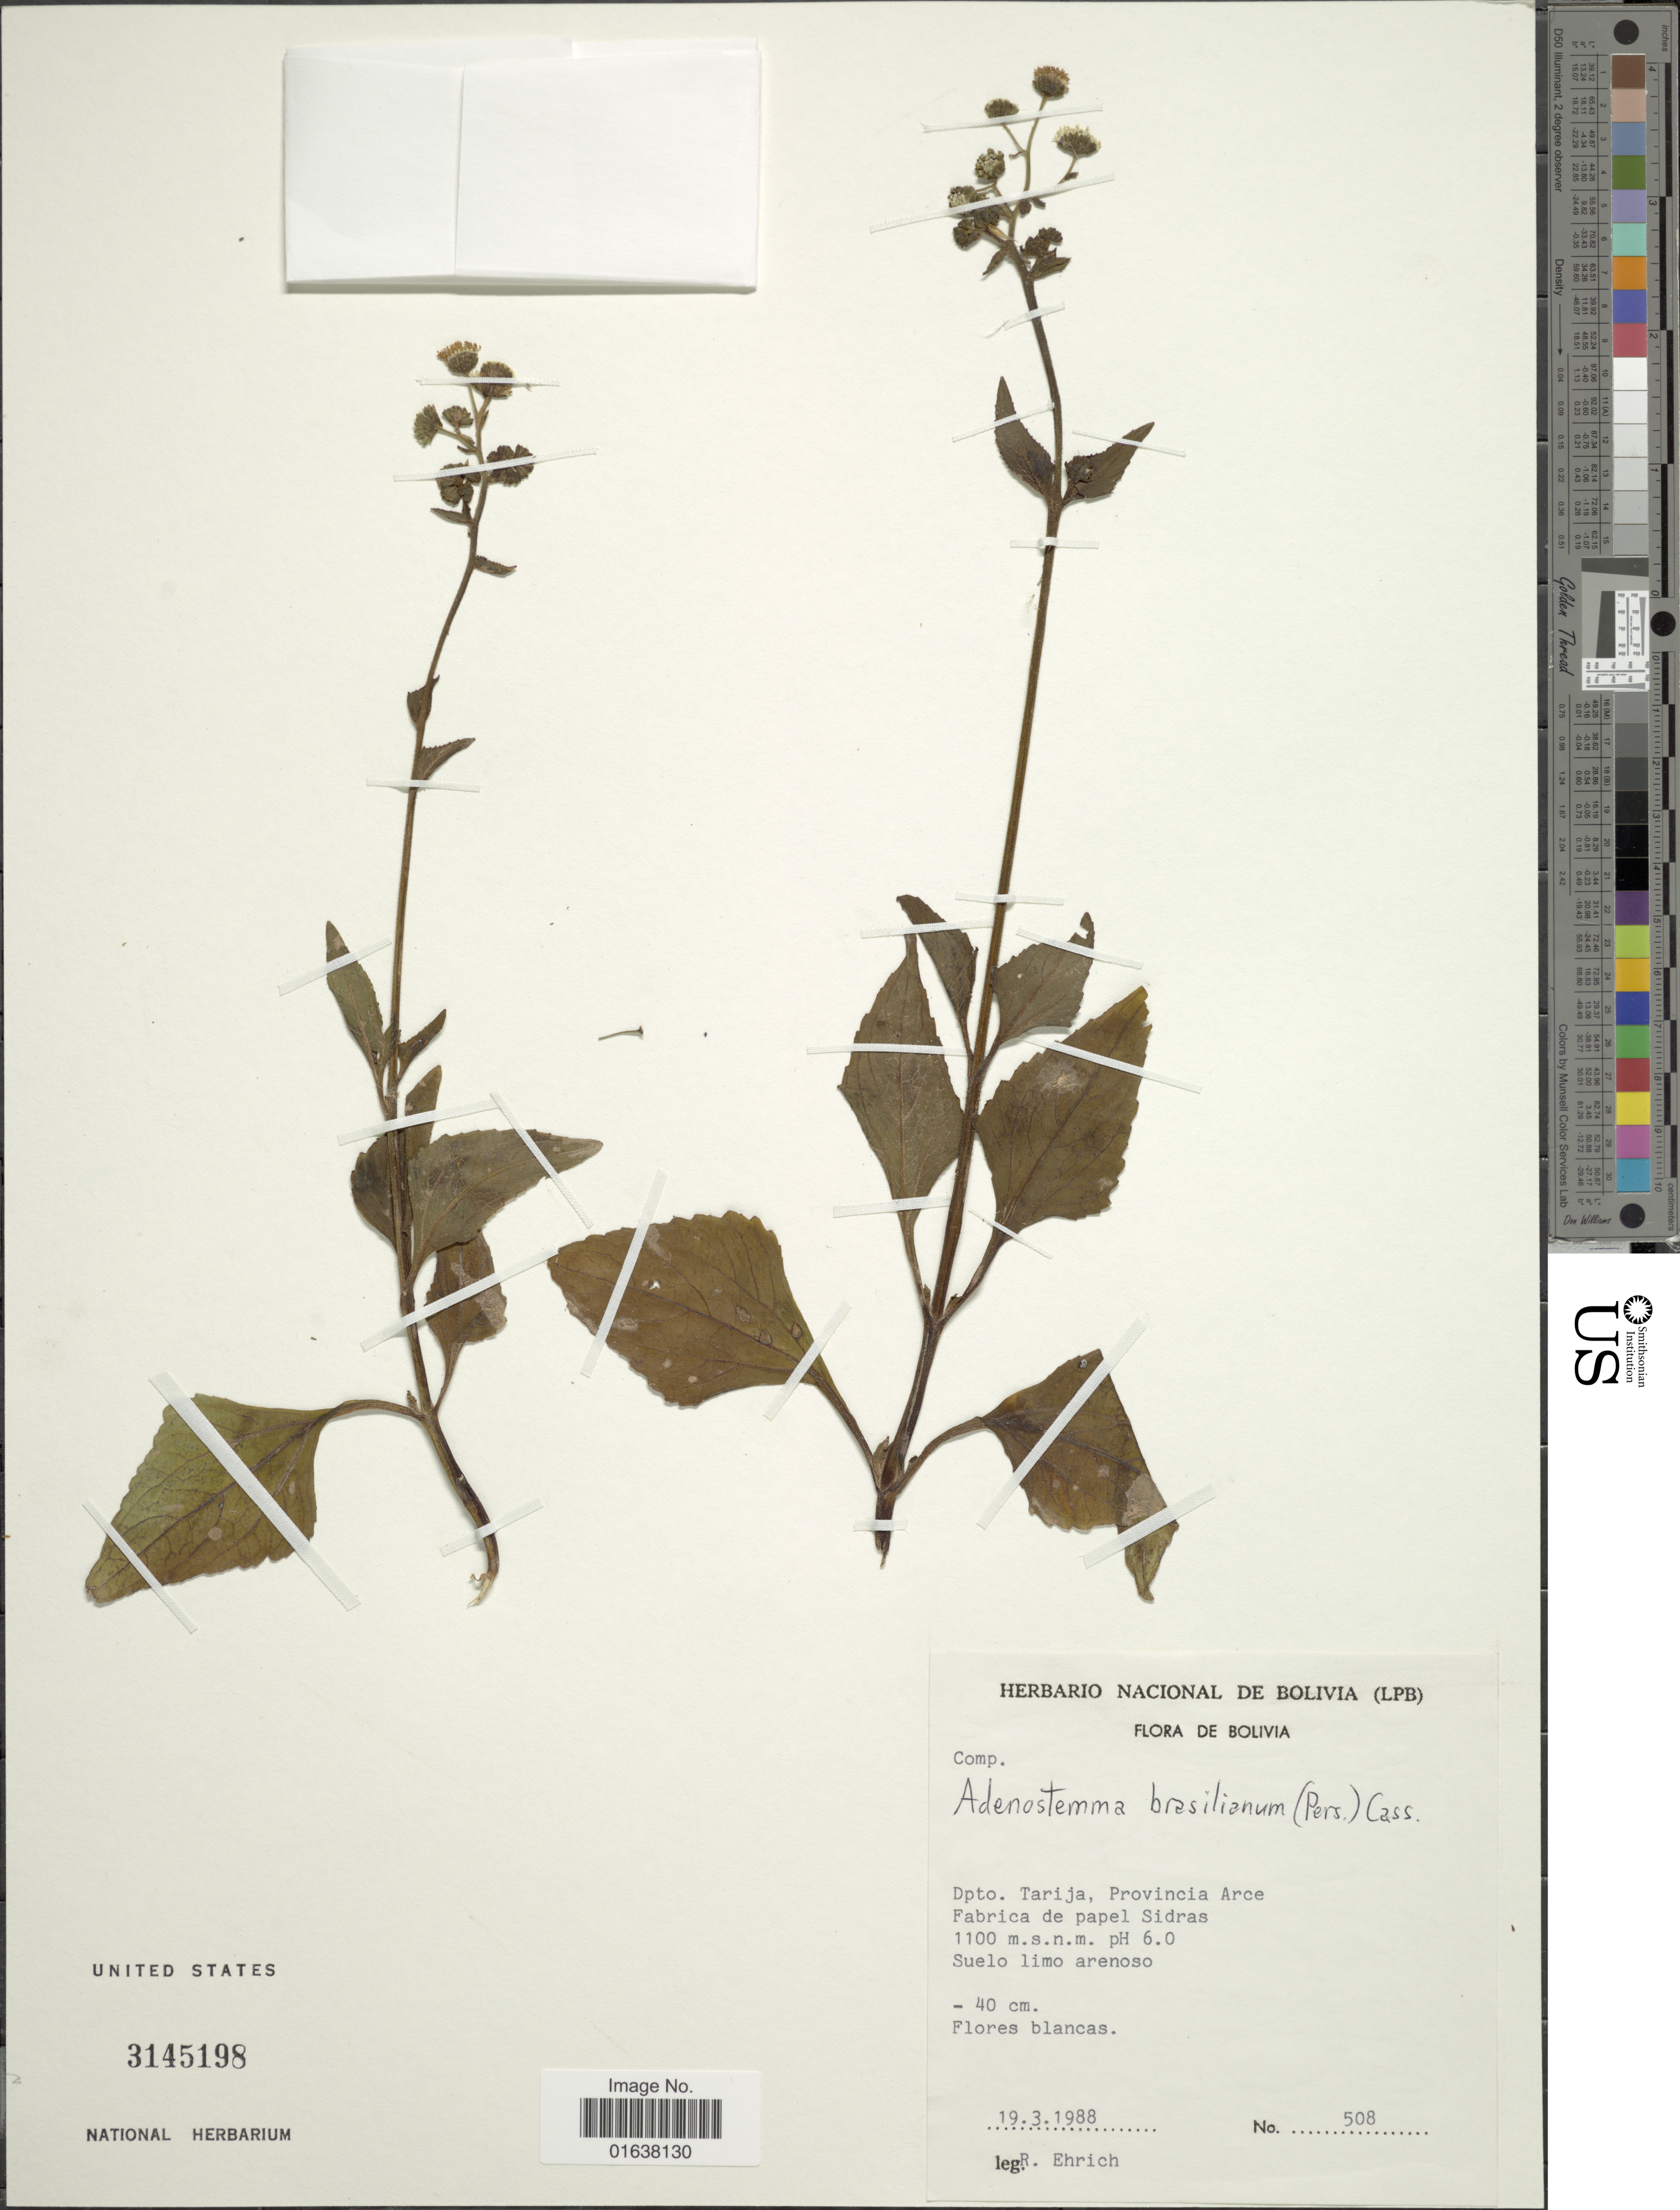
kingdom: Plantae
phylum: Tracheophyta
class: Magnoliopsida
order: Asterales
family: Asteraceae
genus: Adenostemma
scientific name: Adenostemma brasilianum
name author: (Pers.) Cass.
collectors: R. Ehrich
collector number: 508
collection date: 1988-03-19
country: Bolivia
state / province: Tarija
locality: Dpto. Tarija. Province Arce Fabrica de papel Sidras, pH 6.0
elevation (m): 1100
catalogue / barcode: US 3145198